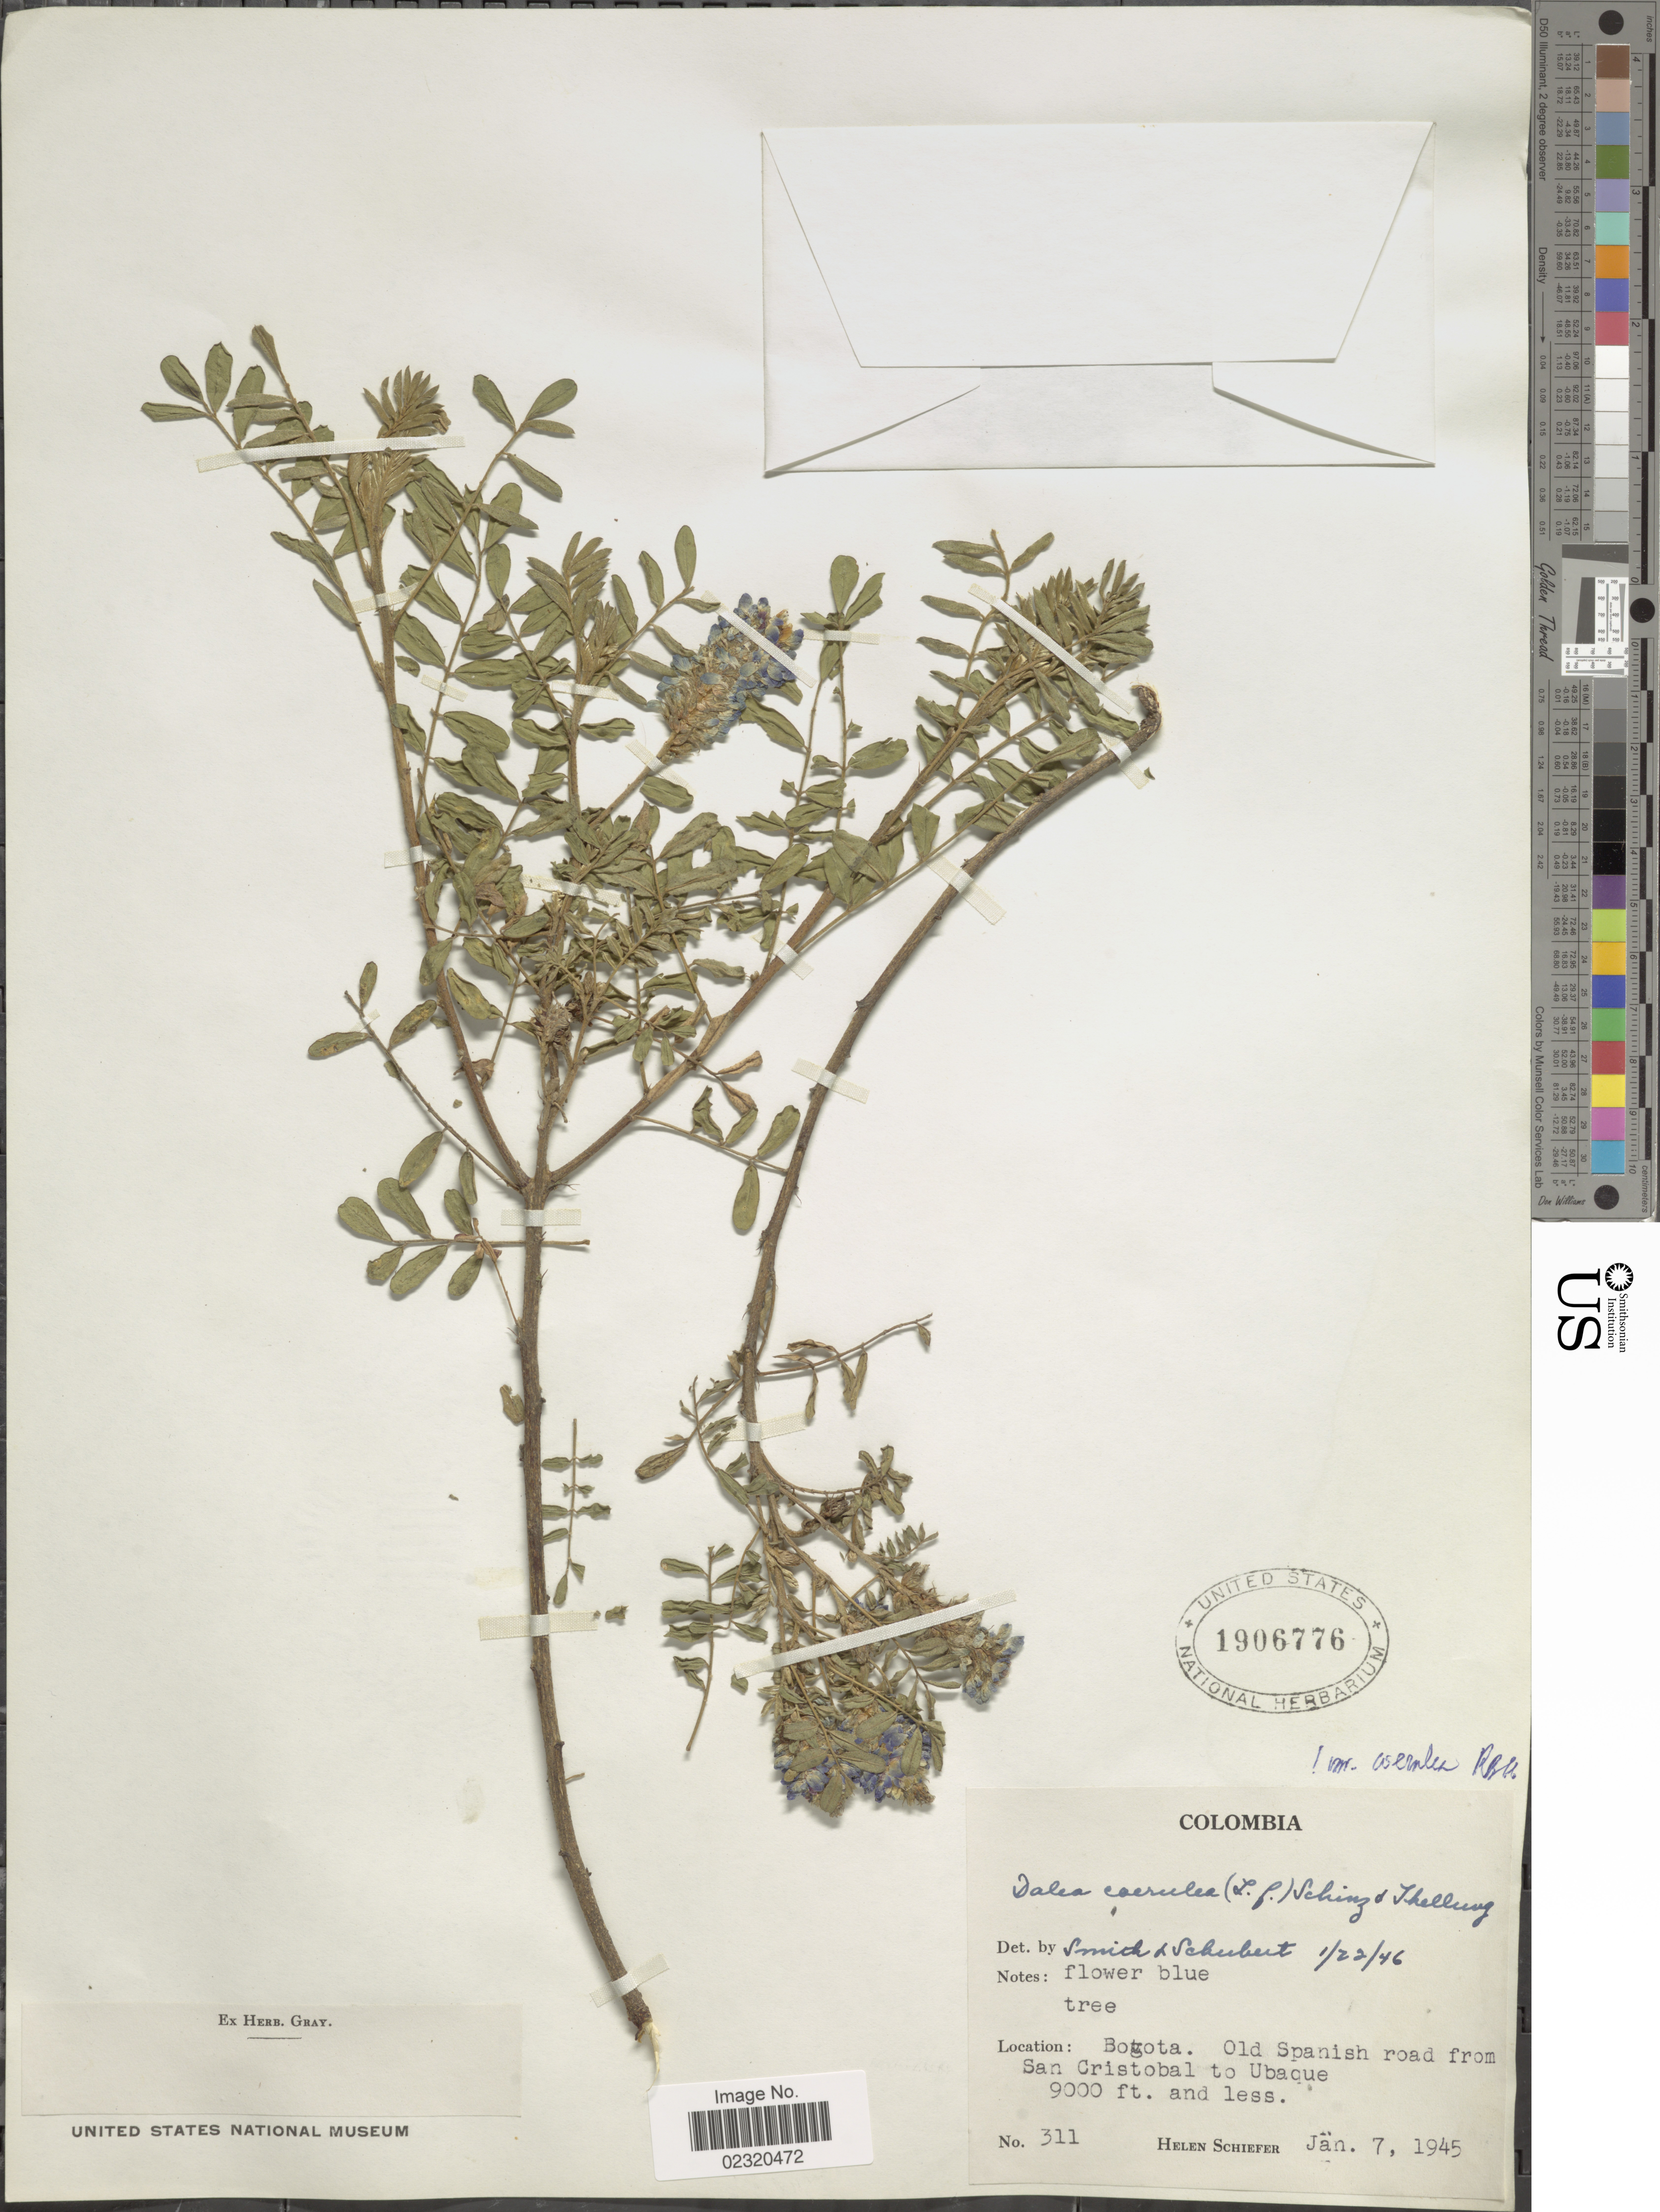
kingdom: Plantae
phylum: Tracheophyta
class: Magnoliopsida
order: Fabales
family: Fabaceae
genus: Dalea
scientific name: Dalea coerulea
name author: (L. f.) Schinz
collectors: H. Schiefer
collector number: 311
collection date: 1945-01-07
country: Colombia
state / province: Bogota D.C.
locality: Bogota, Old Spanish road from San Cristobal to Ubaque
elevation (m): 2743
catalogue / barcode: US 1906776